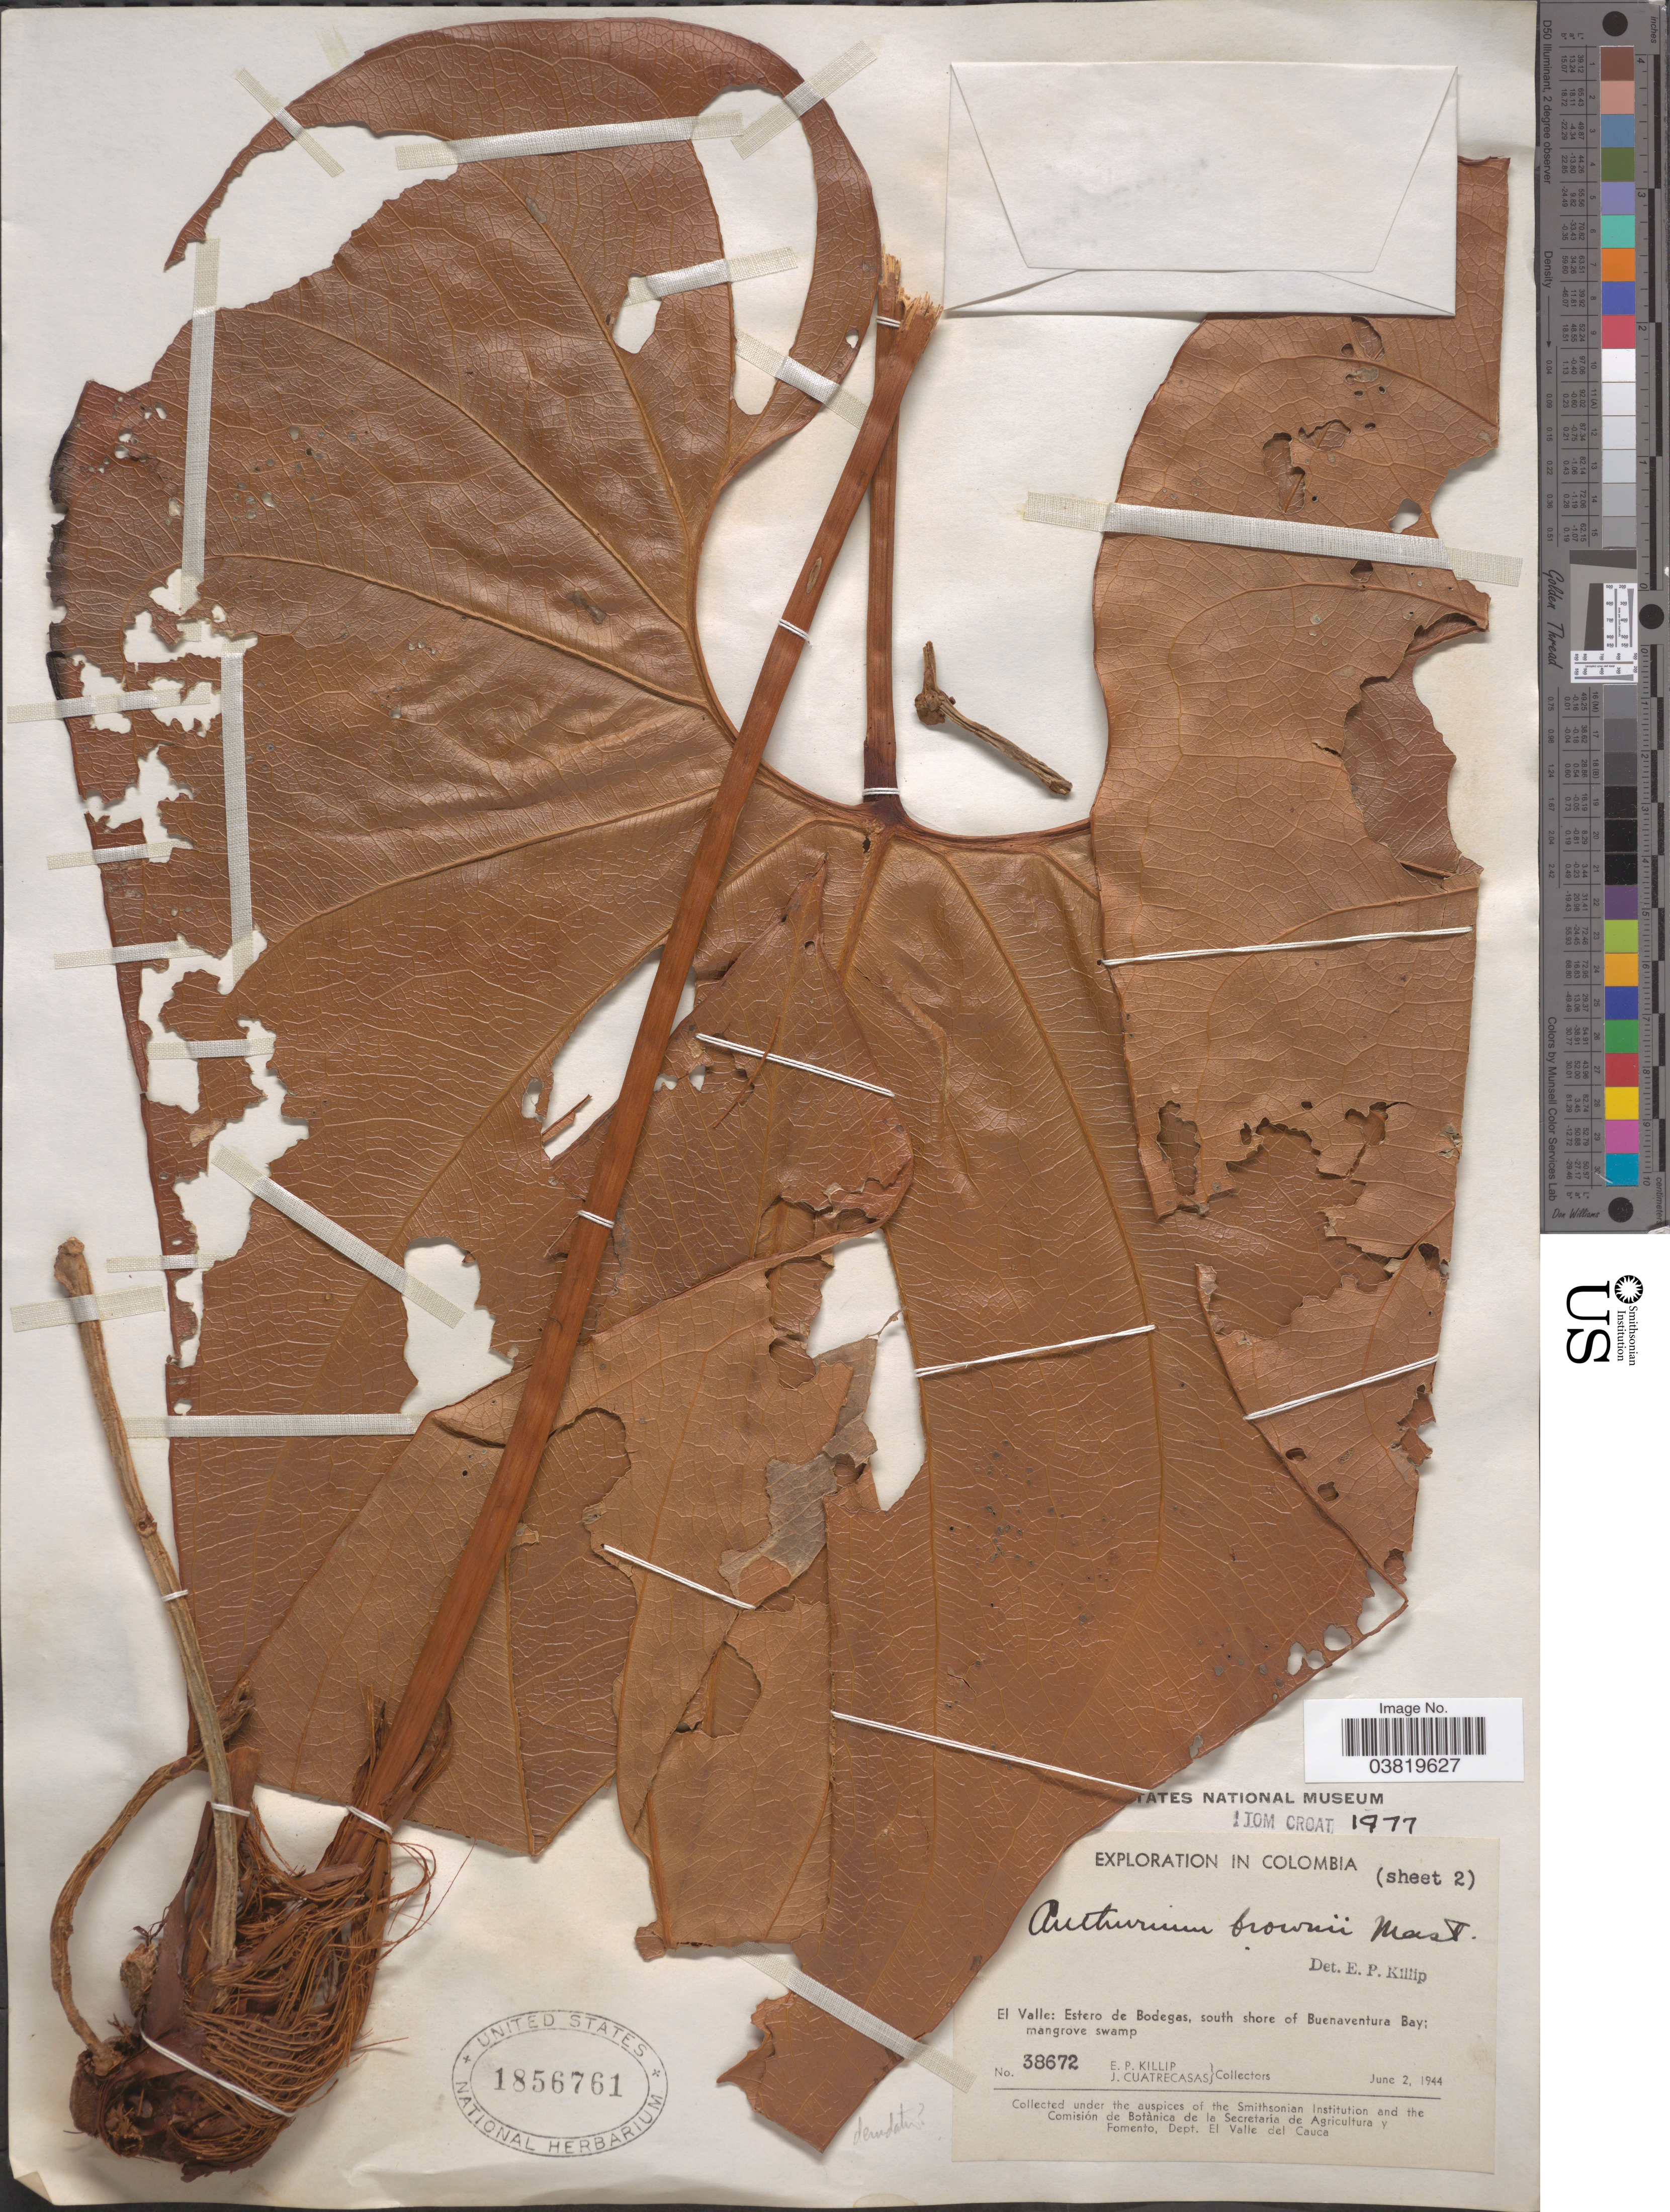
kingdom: Plantae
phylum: Tracheophyta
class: Liliopsida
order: Alismatales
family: Araceae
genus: Anthurium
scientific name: Anthurium brownii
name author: Mast.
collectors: E. P. Killip & J. Cuatrecasas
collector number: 38672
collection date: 1944-06-02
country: Colombia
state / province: Valle del Cauca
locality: El Valle: Estero de Bodegas, south shore of Buenaventura Bay.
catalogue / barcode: US 1856761